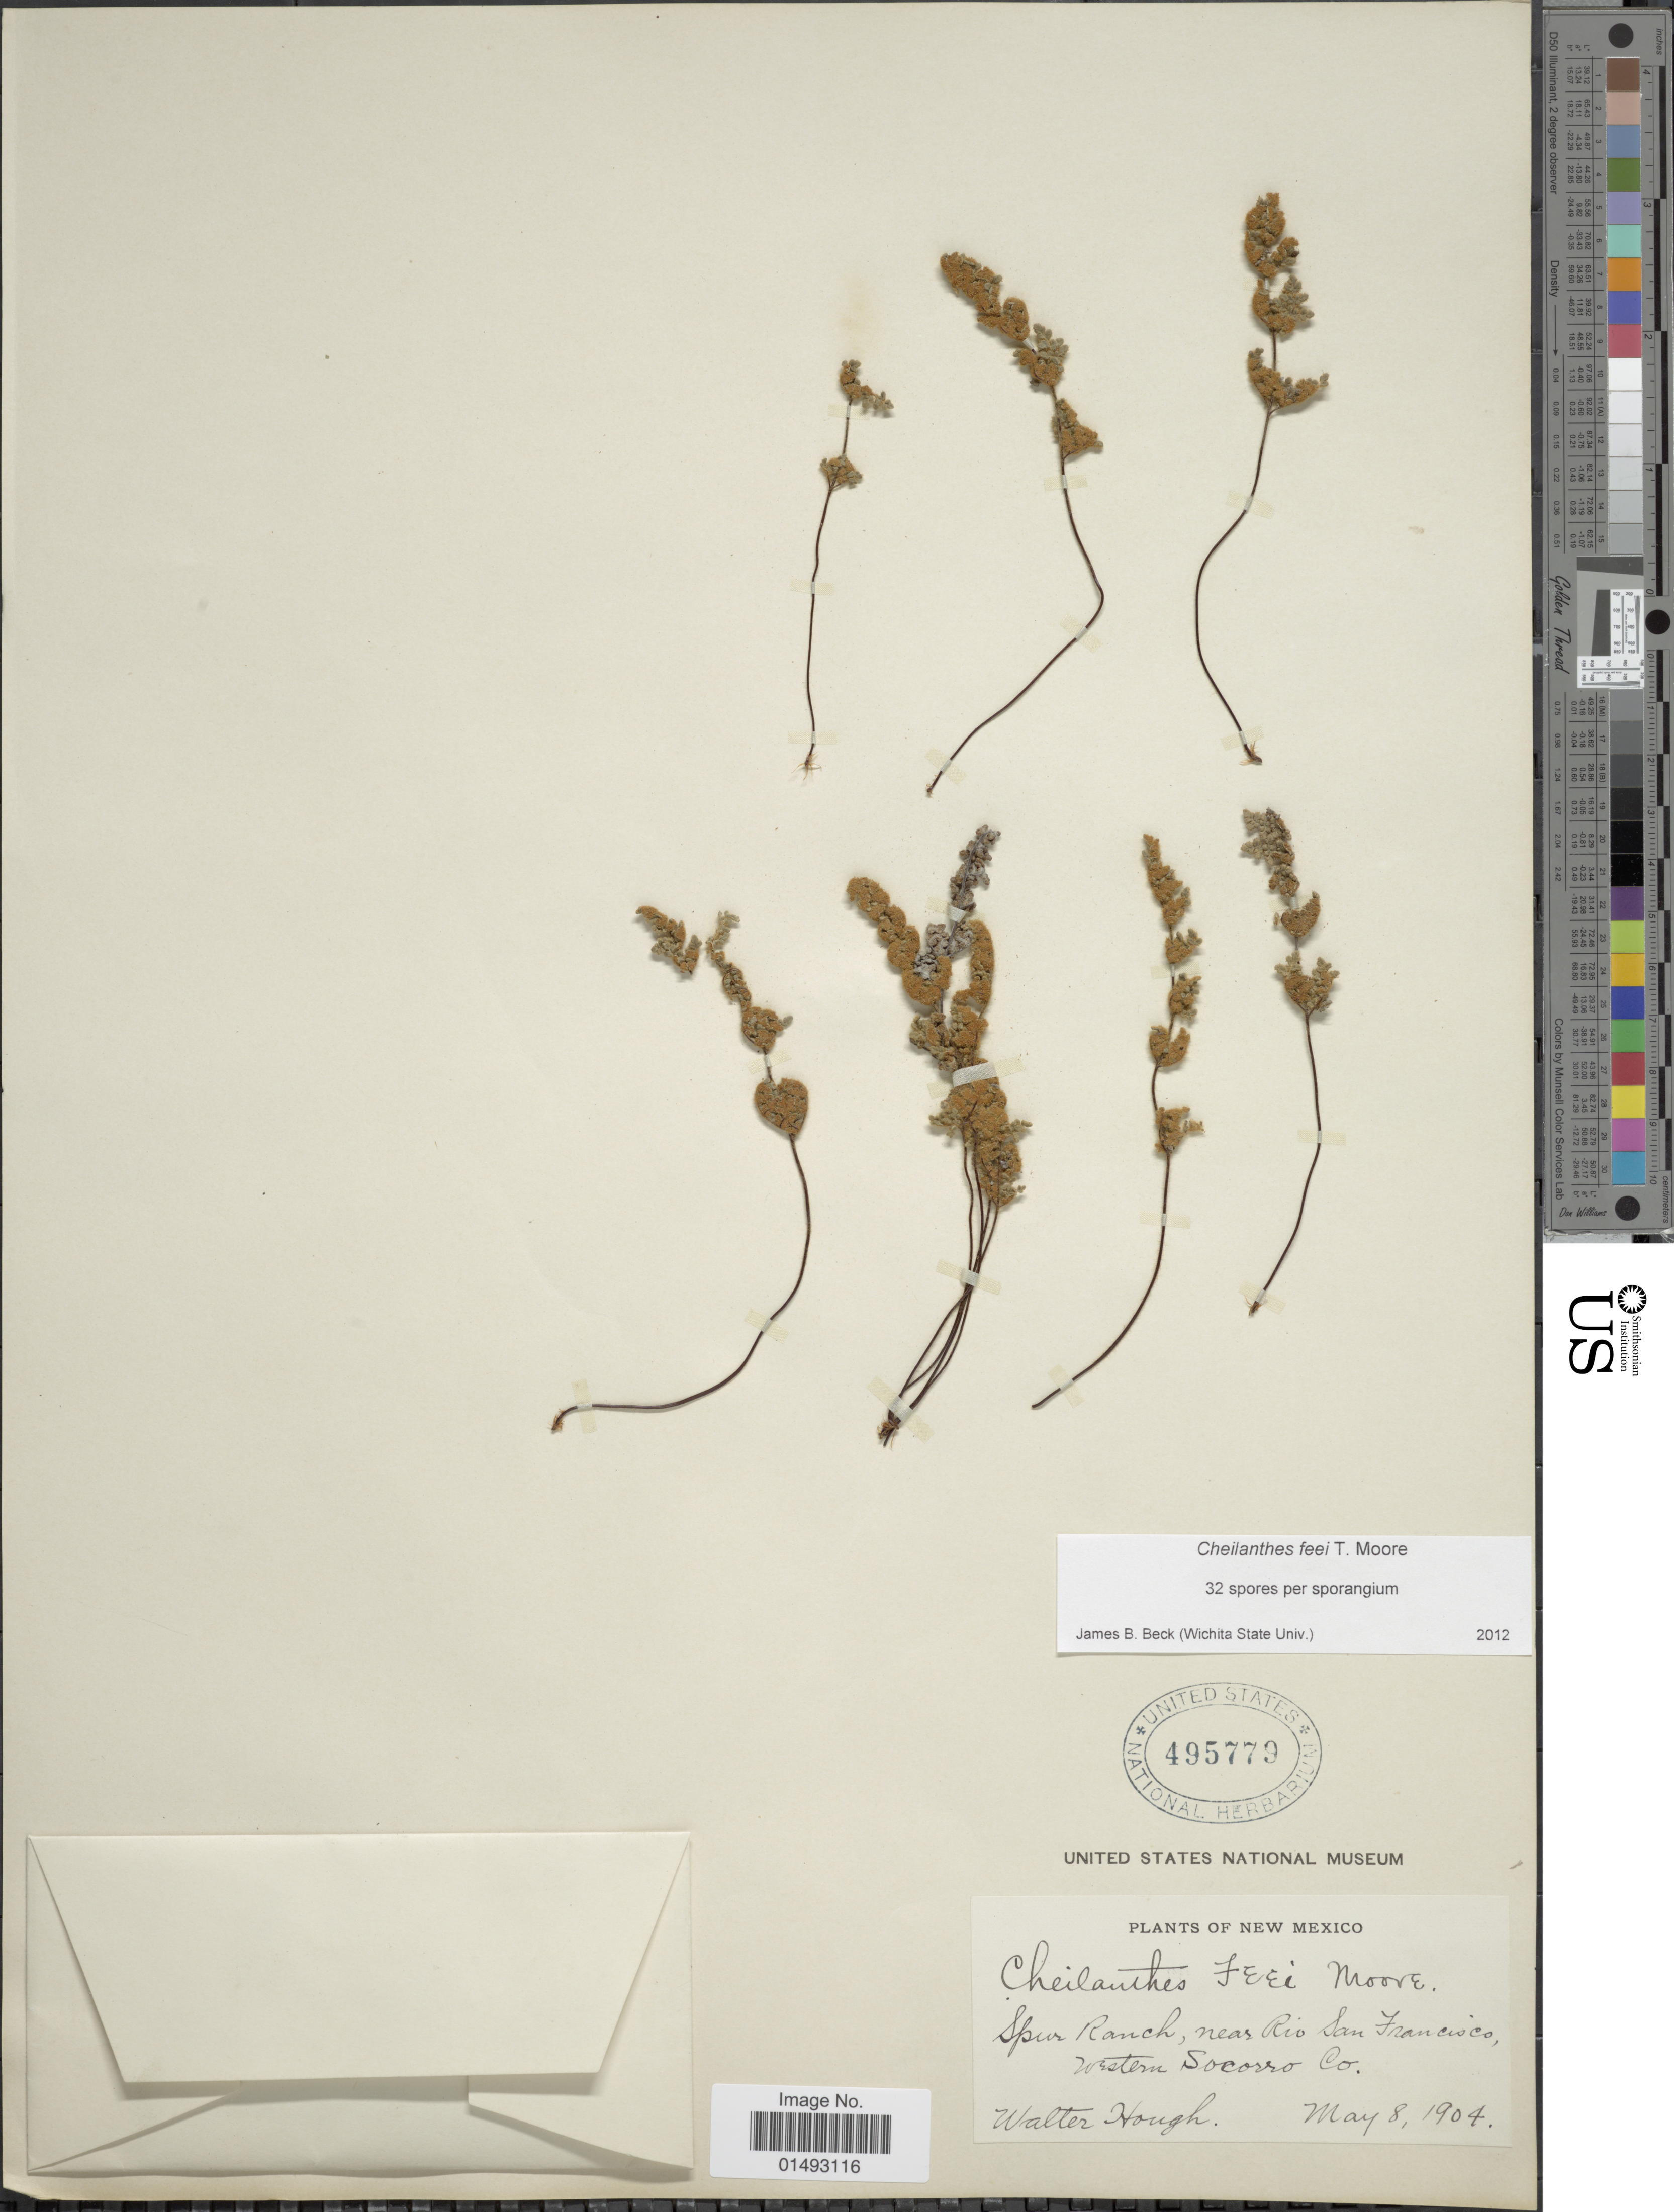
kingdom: Plantae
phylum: Tracheophyta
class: Polypodiopsida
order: Polypodiales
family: Pteridaceae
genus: Myriopteris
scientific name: Myriopteris gracilis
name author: Fée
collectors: W. Hough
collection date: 1904-05-08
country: United States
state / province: New Mexico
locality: Spur Ranch, near Rio San Francisco, Western Socorro Co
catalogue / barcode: US 495779